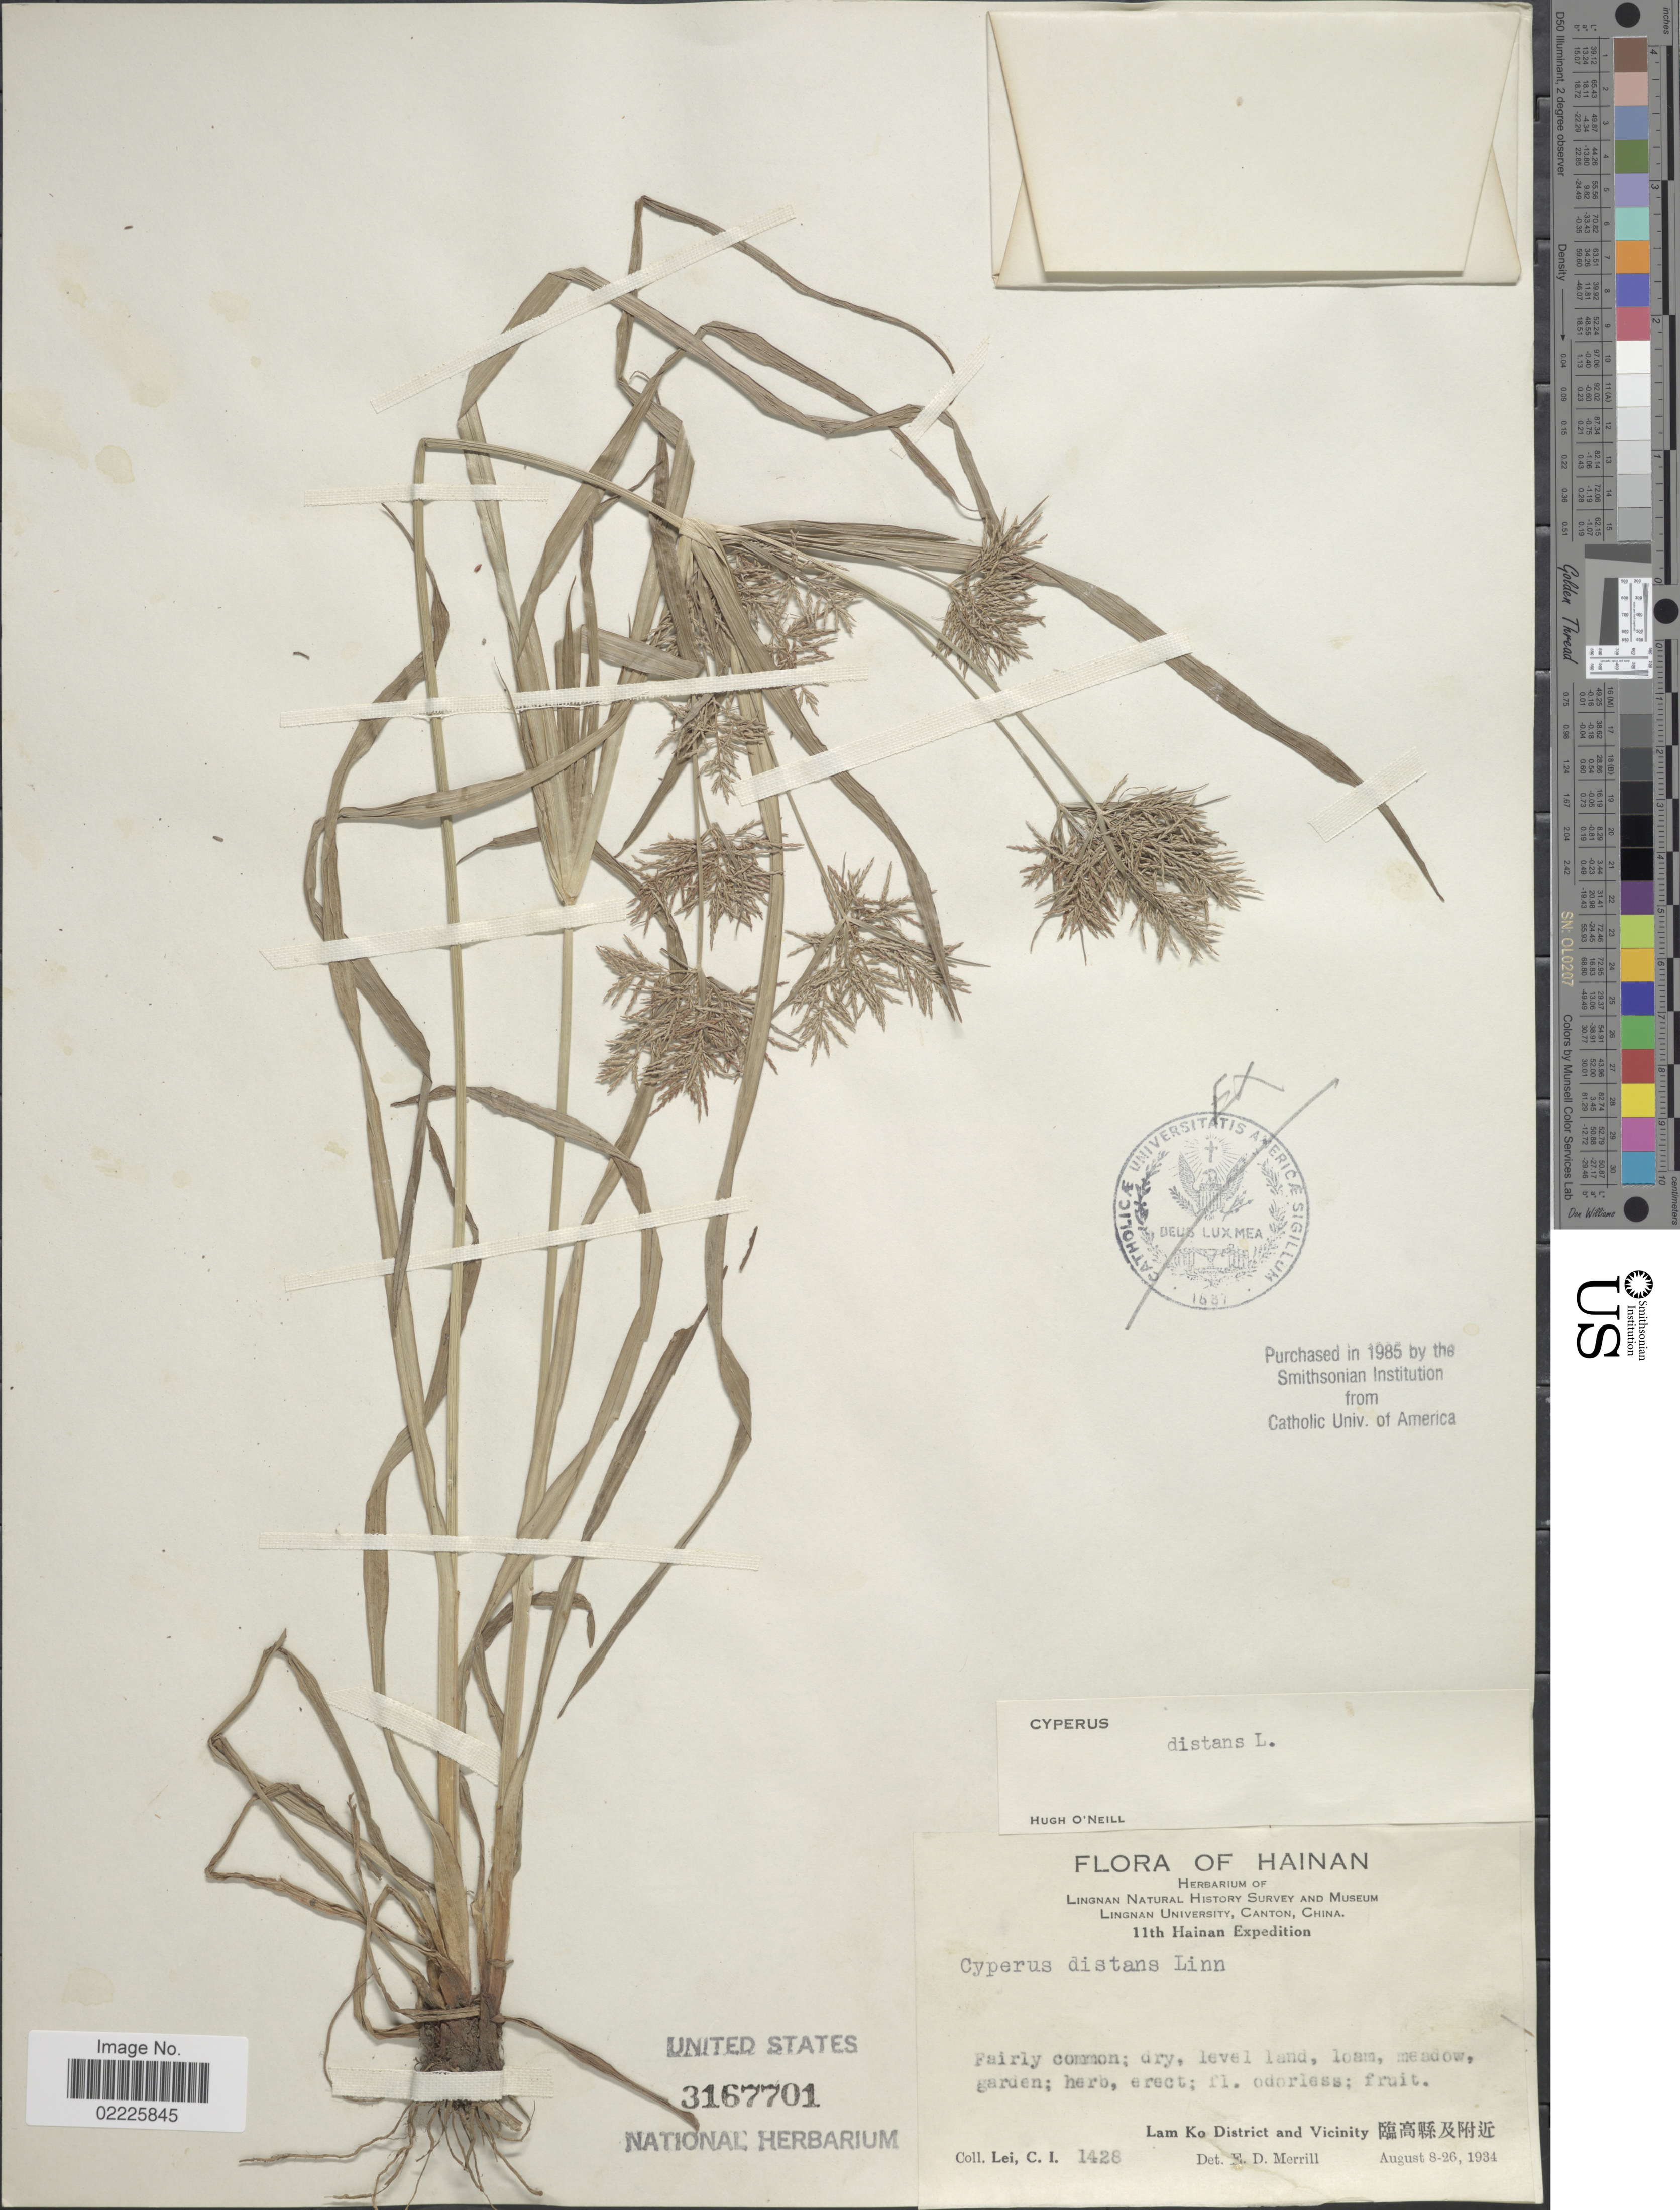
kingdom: Plantae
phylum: Tracheophyta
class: Liliopsida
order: Poales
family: Cyperaceae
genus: Cyperus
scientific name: Cyperus distans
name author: L. f.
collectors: C. I. Lei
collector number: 1428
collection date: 1934-08-08/1934-08-26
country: China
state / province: Hainan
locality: Lam Ko District and Vicinity, Hainan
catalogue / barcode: US 3167701